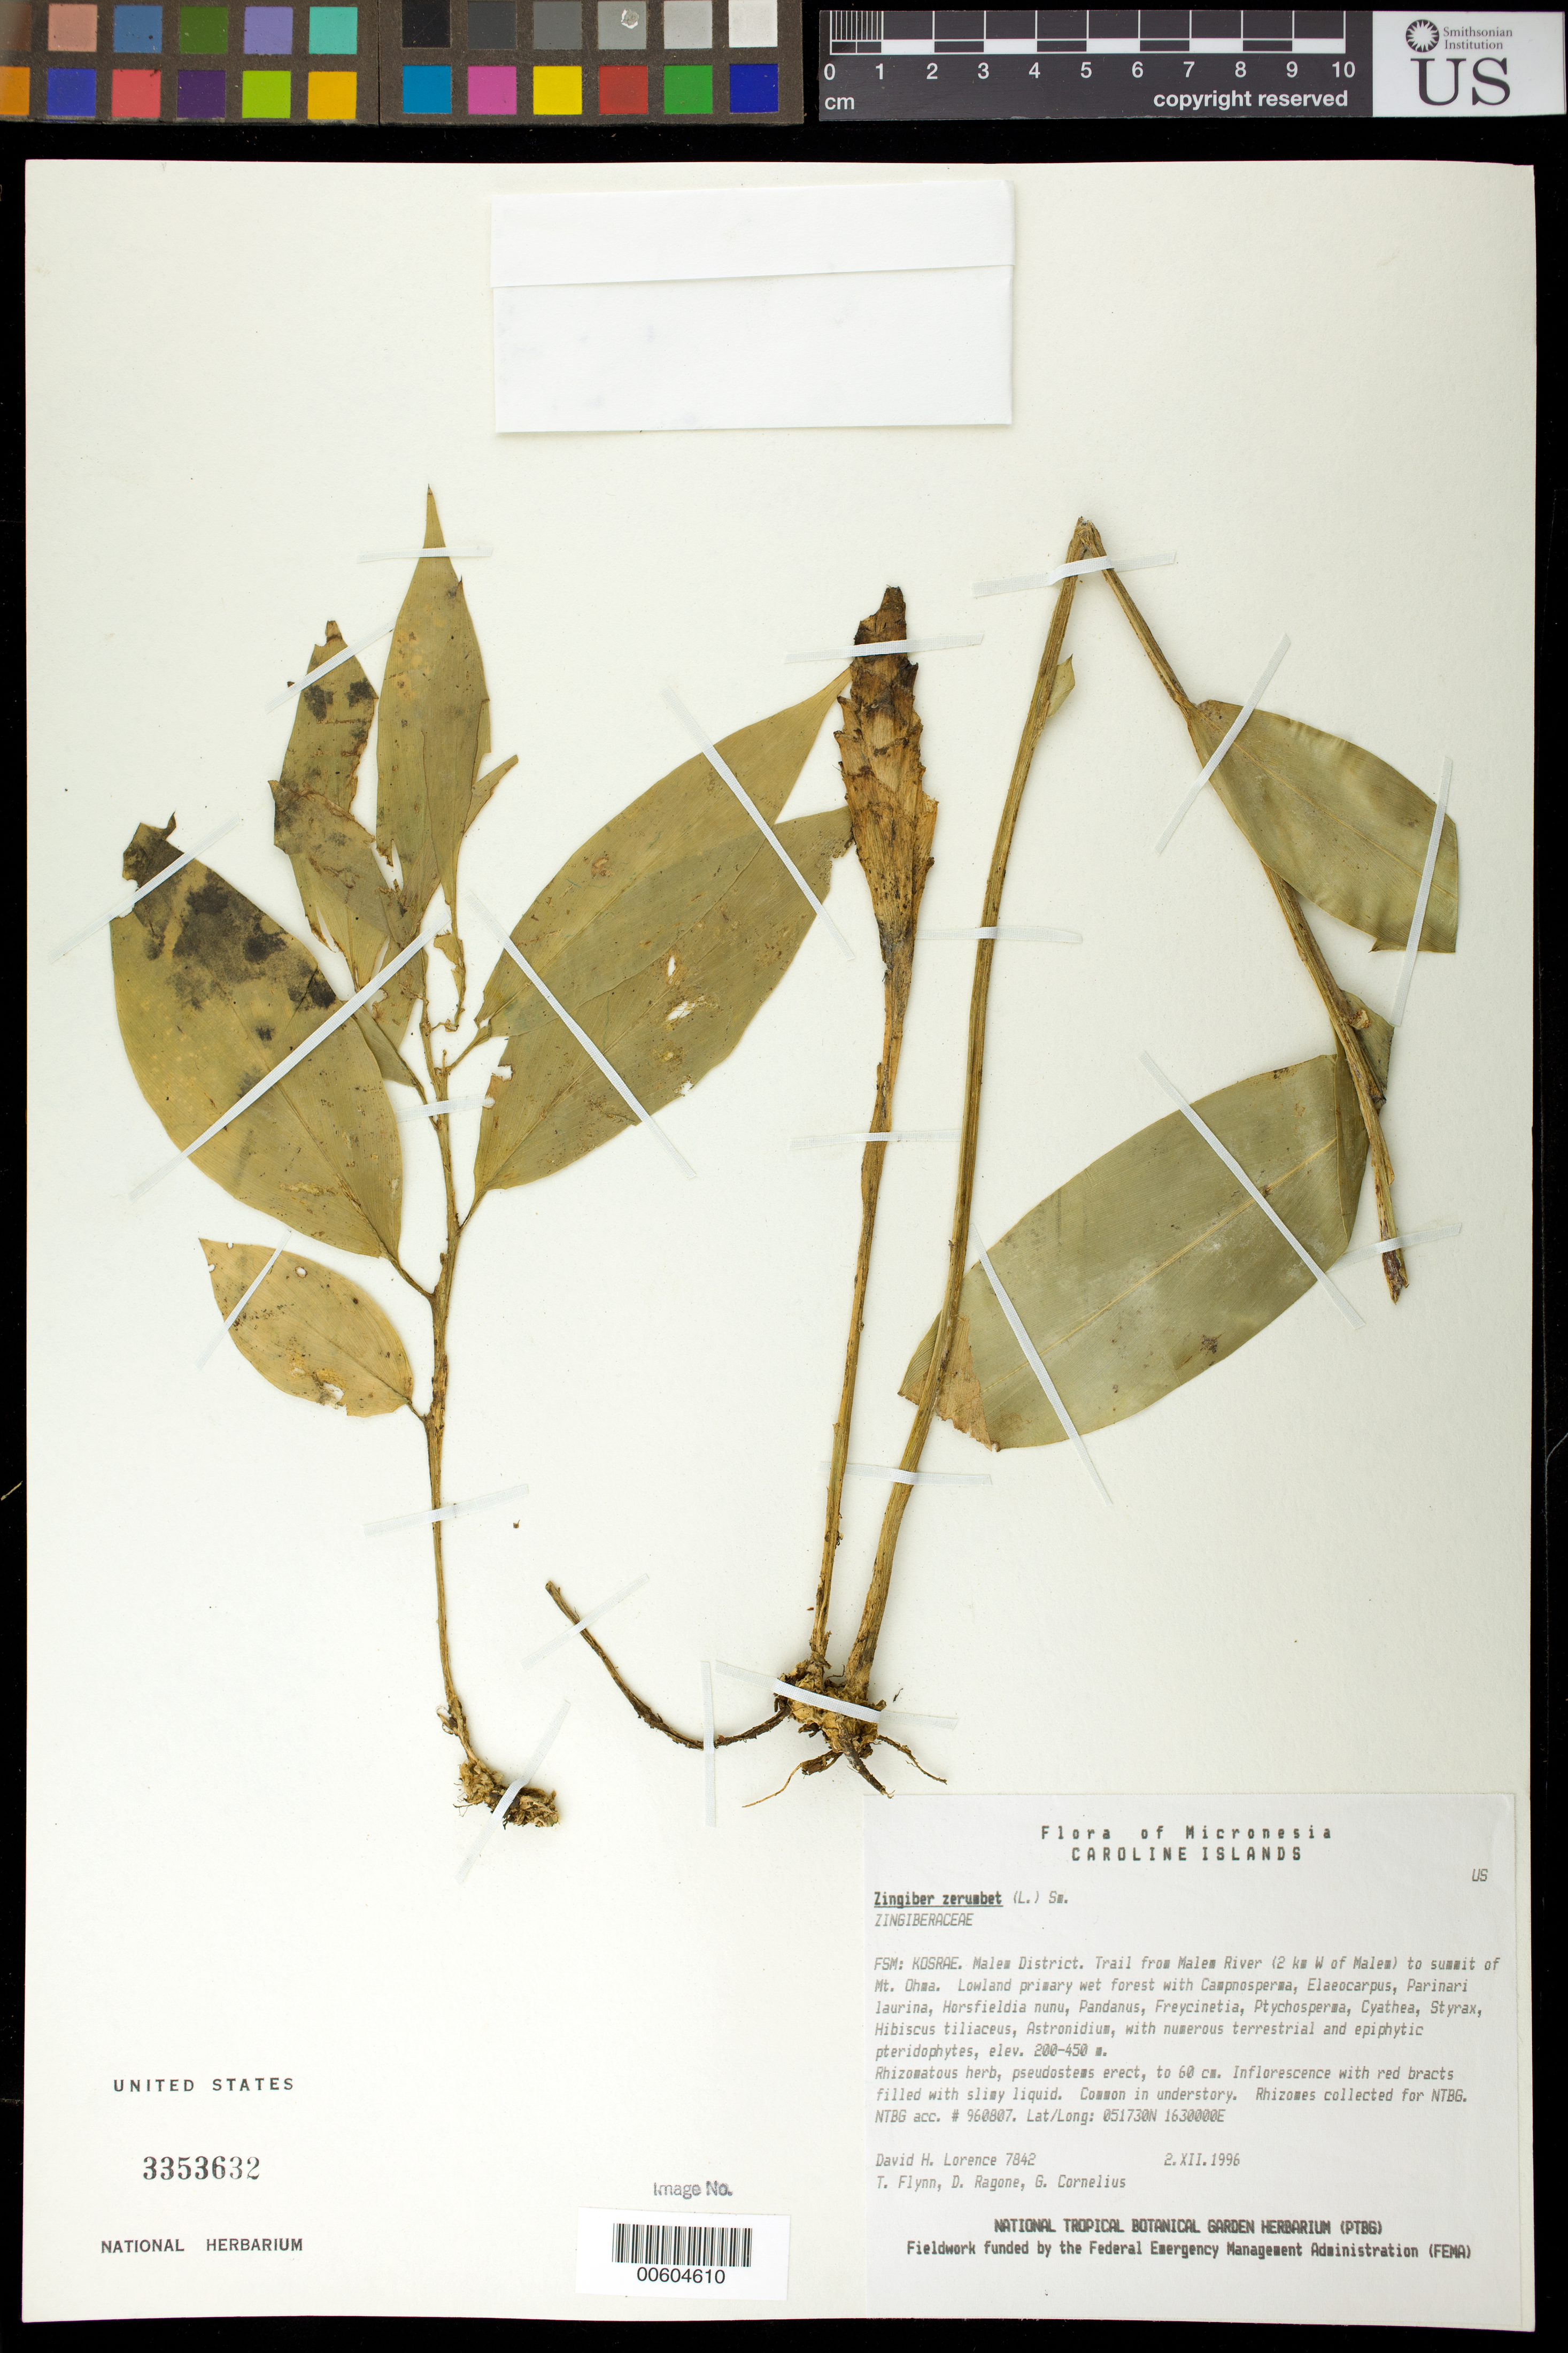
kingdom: Plantae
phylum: Tracheophyta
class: Liliopsida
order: Zingiberales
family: Zingiberaceae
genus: Zingiber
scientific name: Zingiber zerumbet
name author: (L.) Sm.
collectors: D. Lorence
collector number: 7842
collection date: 1996-12-02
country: Micronesia, Federated States of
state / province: Kosrae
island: Kosrae [Kusaie]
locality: Trail from Malem River (2km W of Malem) to summit of Mt Ohma.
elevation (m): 200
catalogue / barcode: US 3353632